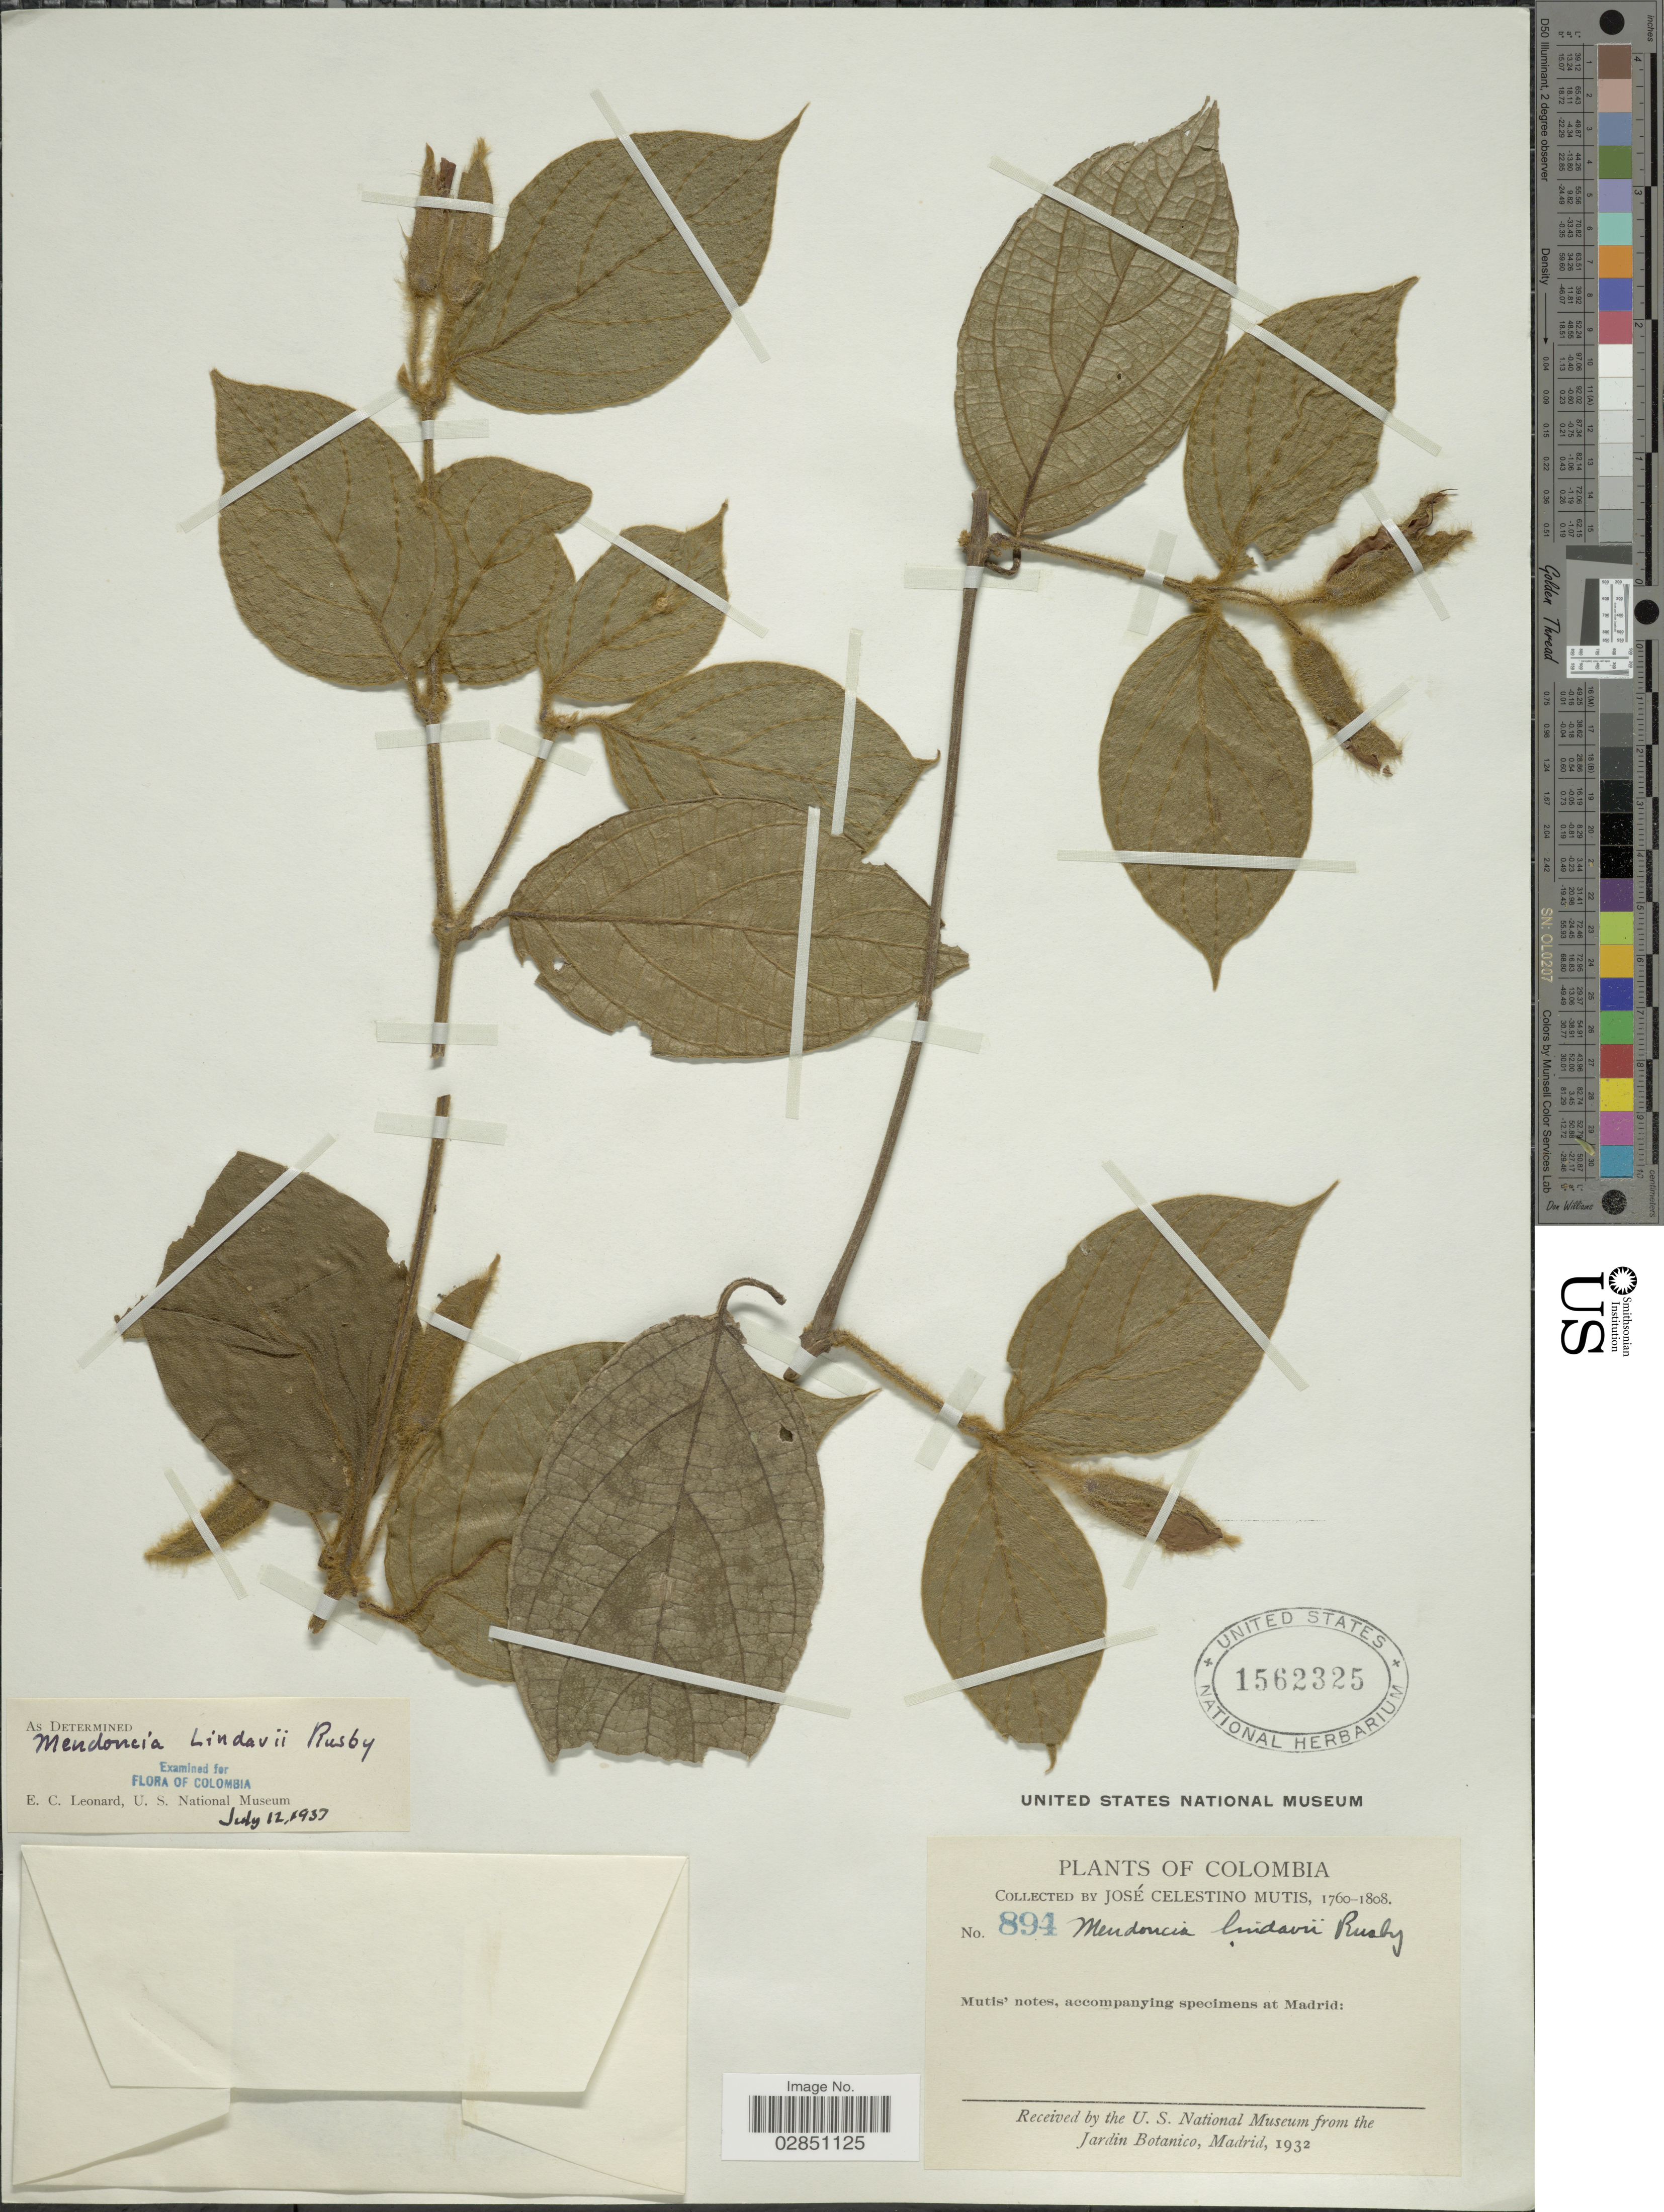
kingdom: Plantae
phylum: Tracheophyta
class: Magnoliopsida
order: Lamiales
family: Acanthaceae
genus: Mendoncia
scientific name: Mendoncia lindavii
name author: Rusby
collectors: J. C. B. Mutis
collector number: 894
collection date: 1760/1808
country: Colombia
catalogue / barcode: US 1562325